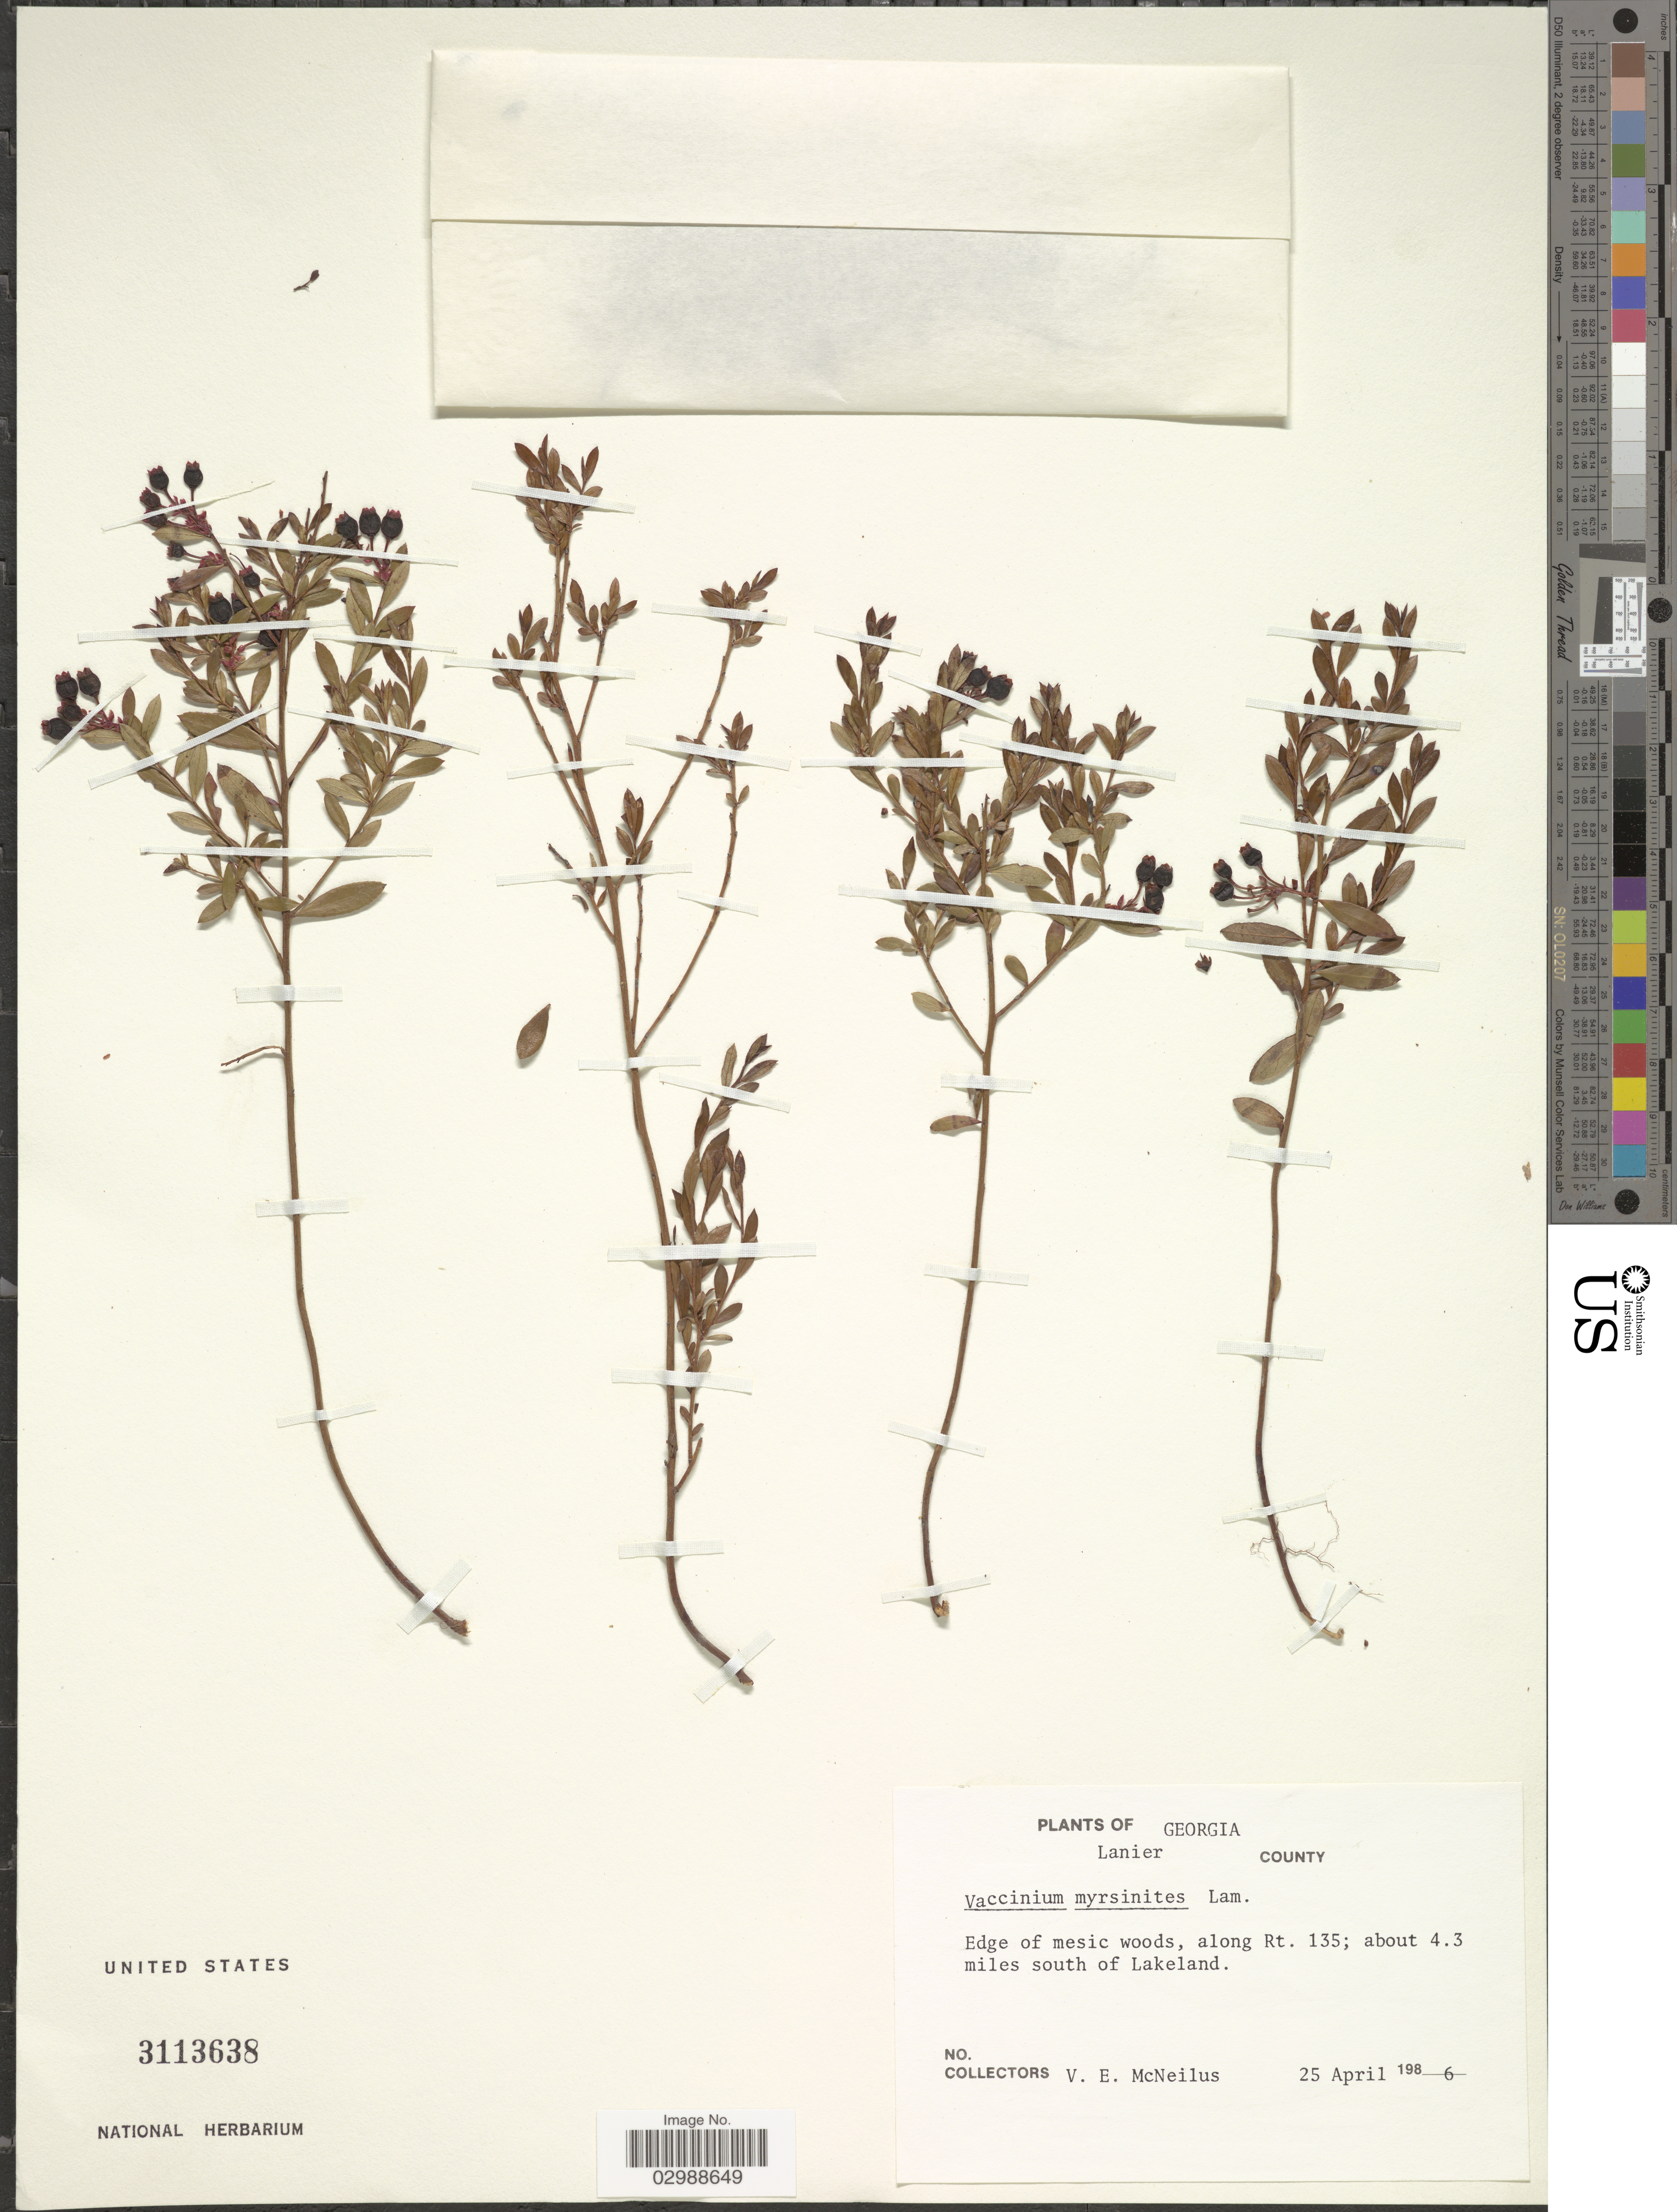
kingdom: Plantae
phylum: Tracheophyta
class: Magnoliopsida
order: Ericales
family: Ericaceae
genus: Vaccinium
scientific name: Vaccinium myrsinites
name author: Lam.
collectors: V. Mcneilus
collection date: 1986-04-25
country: United States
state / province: Georgia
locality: Lanier County. Along Rt. 135; about 4.3 miles south of Lakeland.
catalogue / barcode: US 3113638